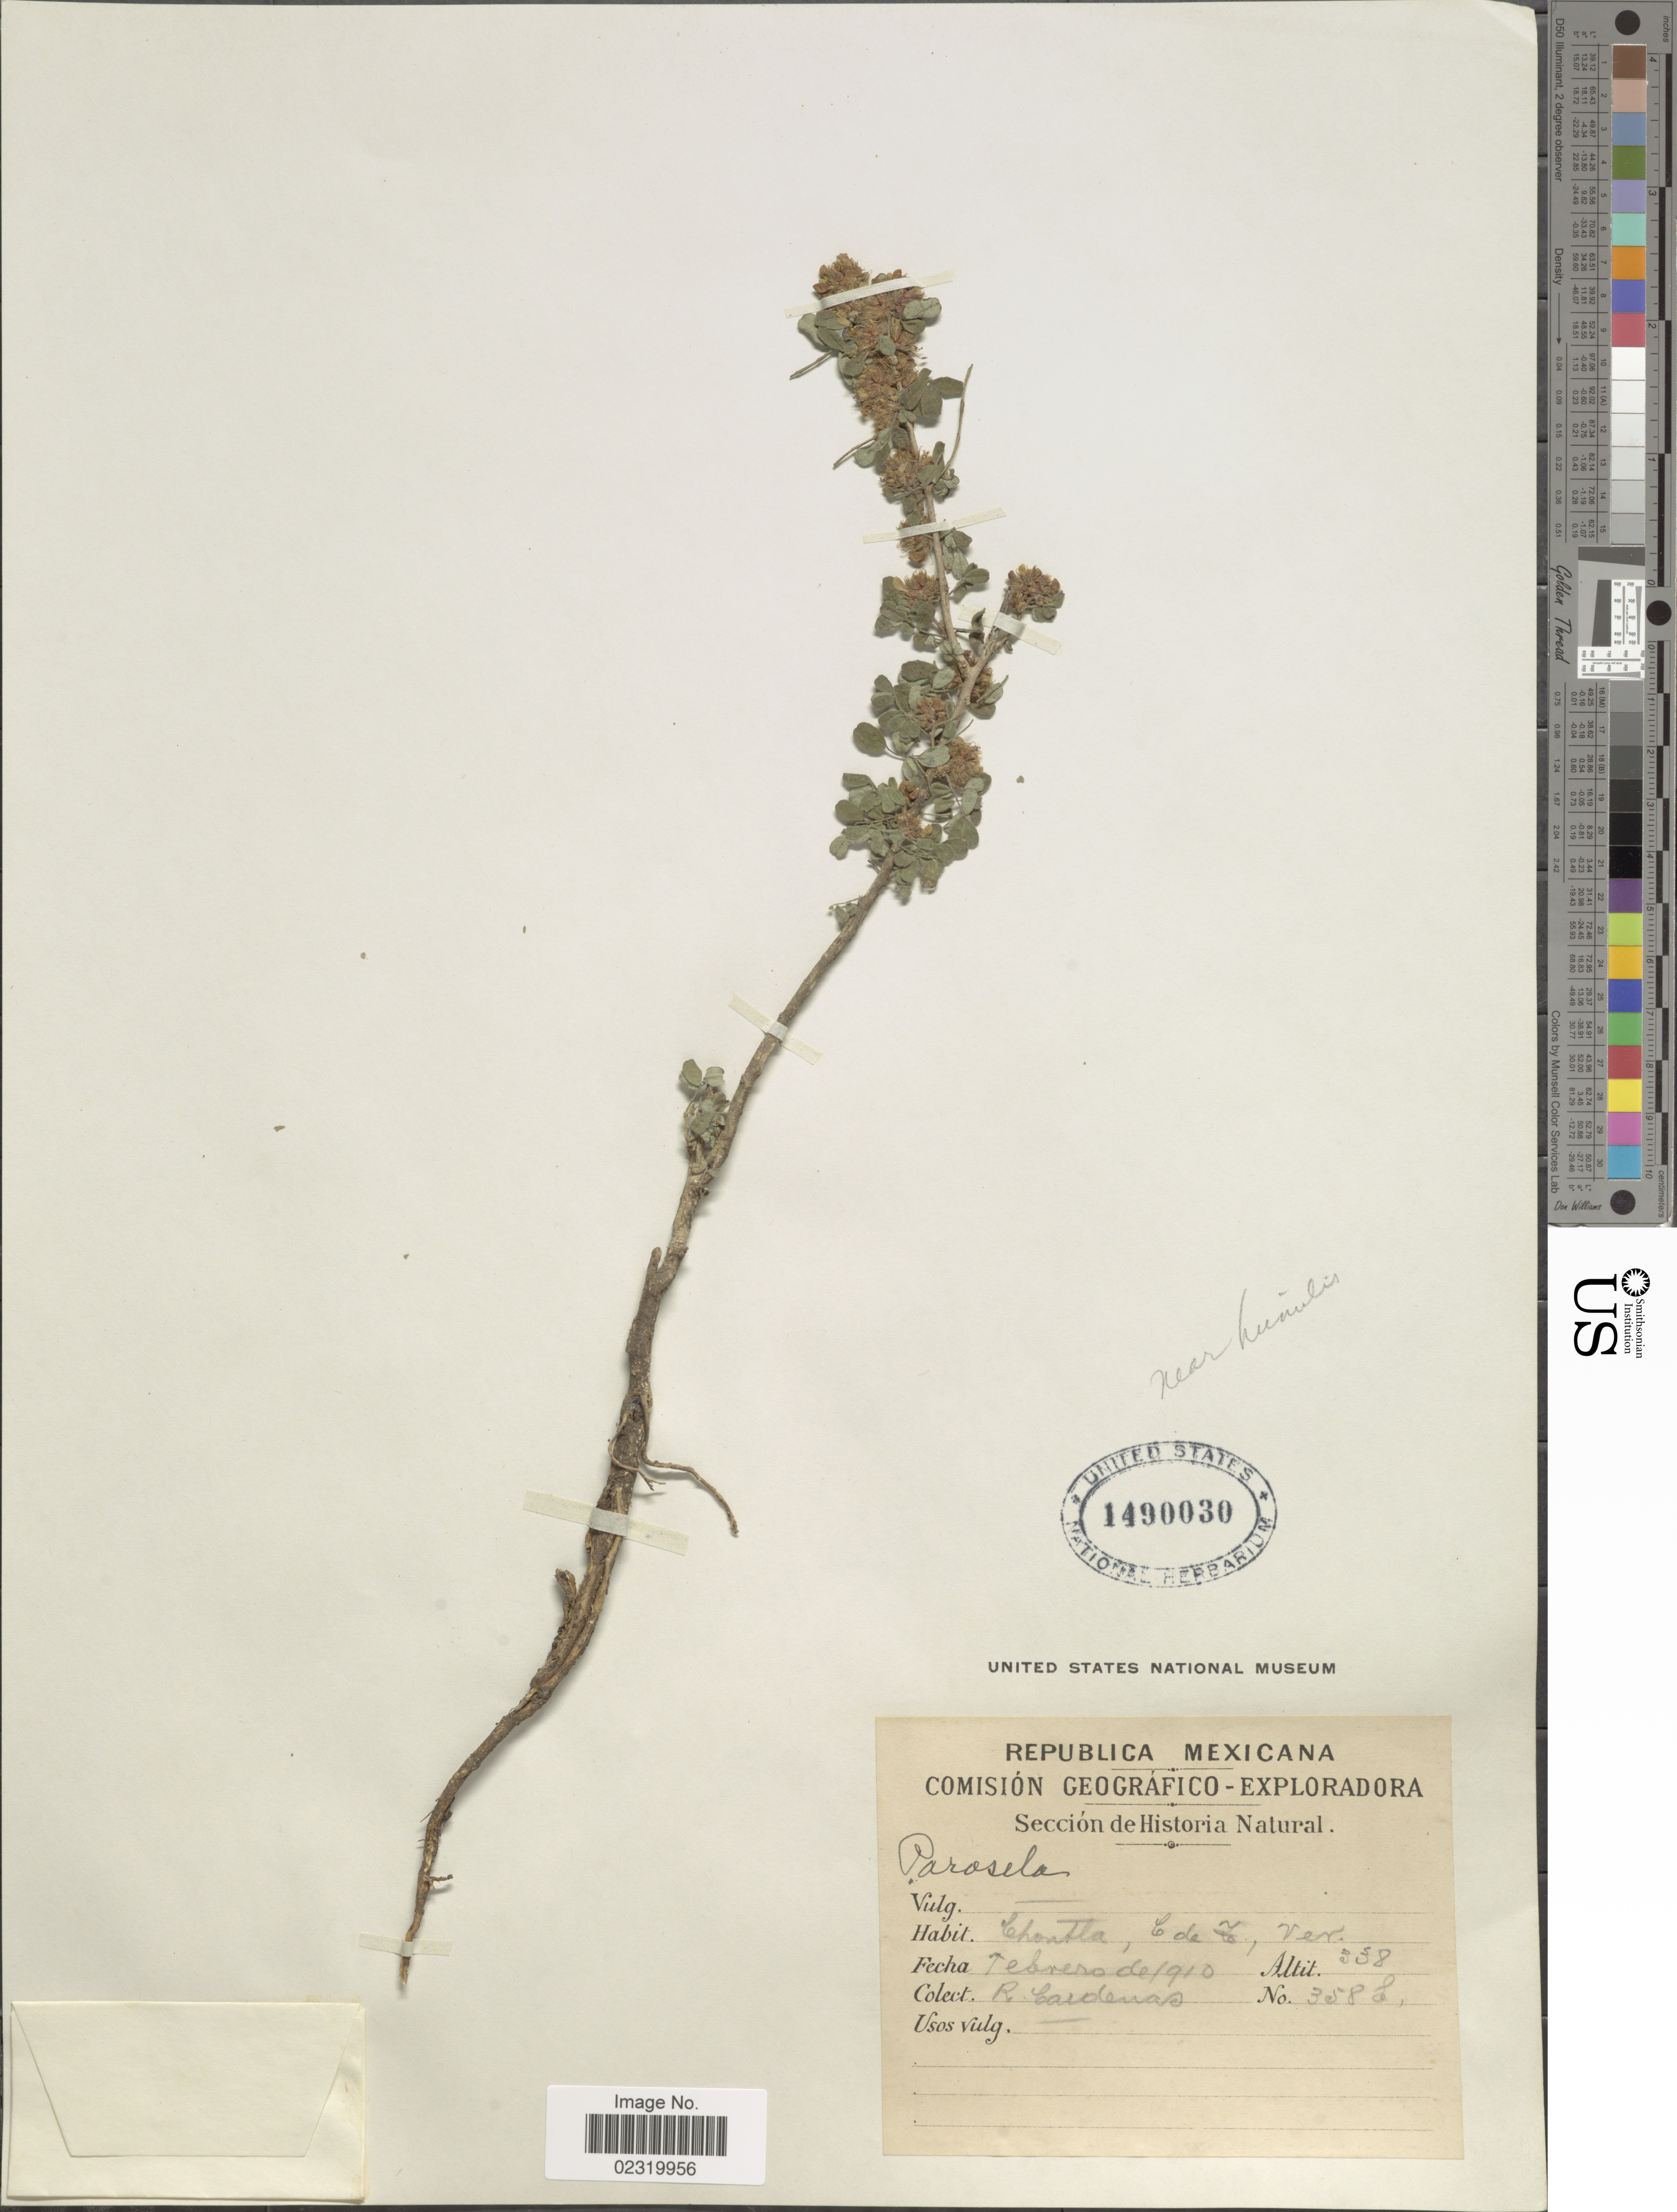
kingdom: Plantae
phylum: Tracheophyta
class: Magnoliopsida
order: Fabales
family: Fabaceae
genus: Dalea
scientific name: Dalea scandens var. paucifolia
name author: (J.M. Coult.) Barneby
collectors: R. Cárdenas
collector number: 358b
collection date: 1910-02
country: Mexico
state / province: Veracruz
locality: Chontla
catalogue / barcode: US 1490030